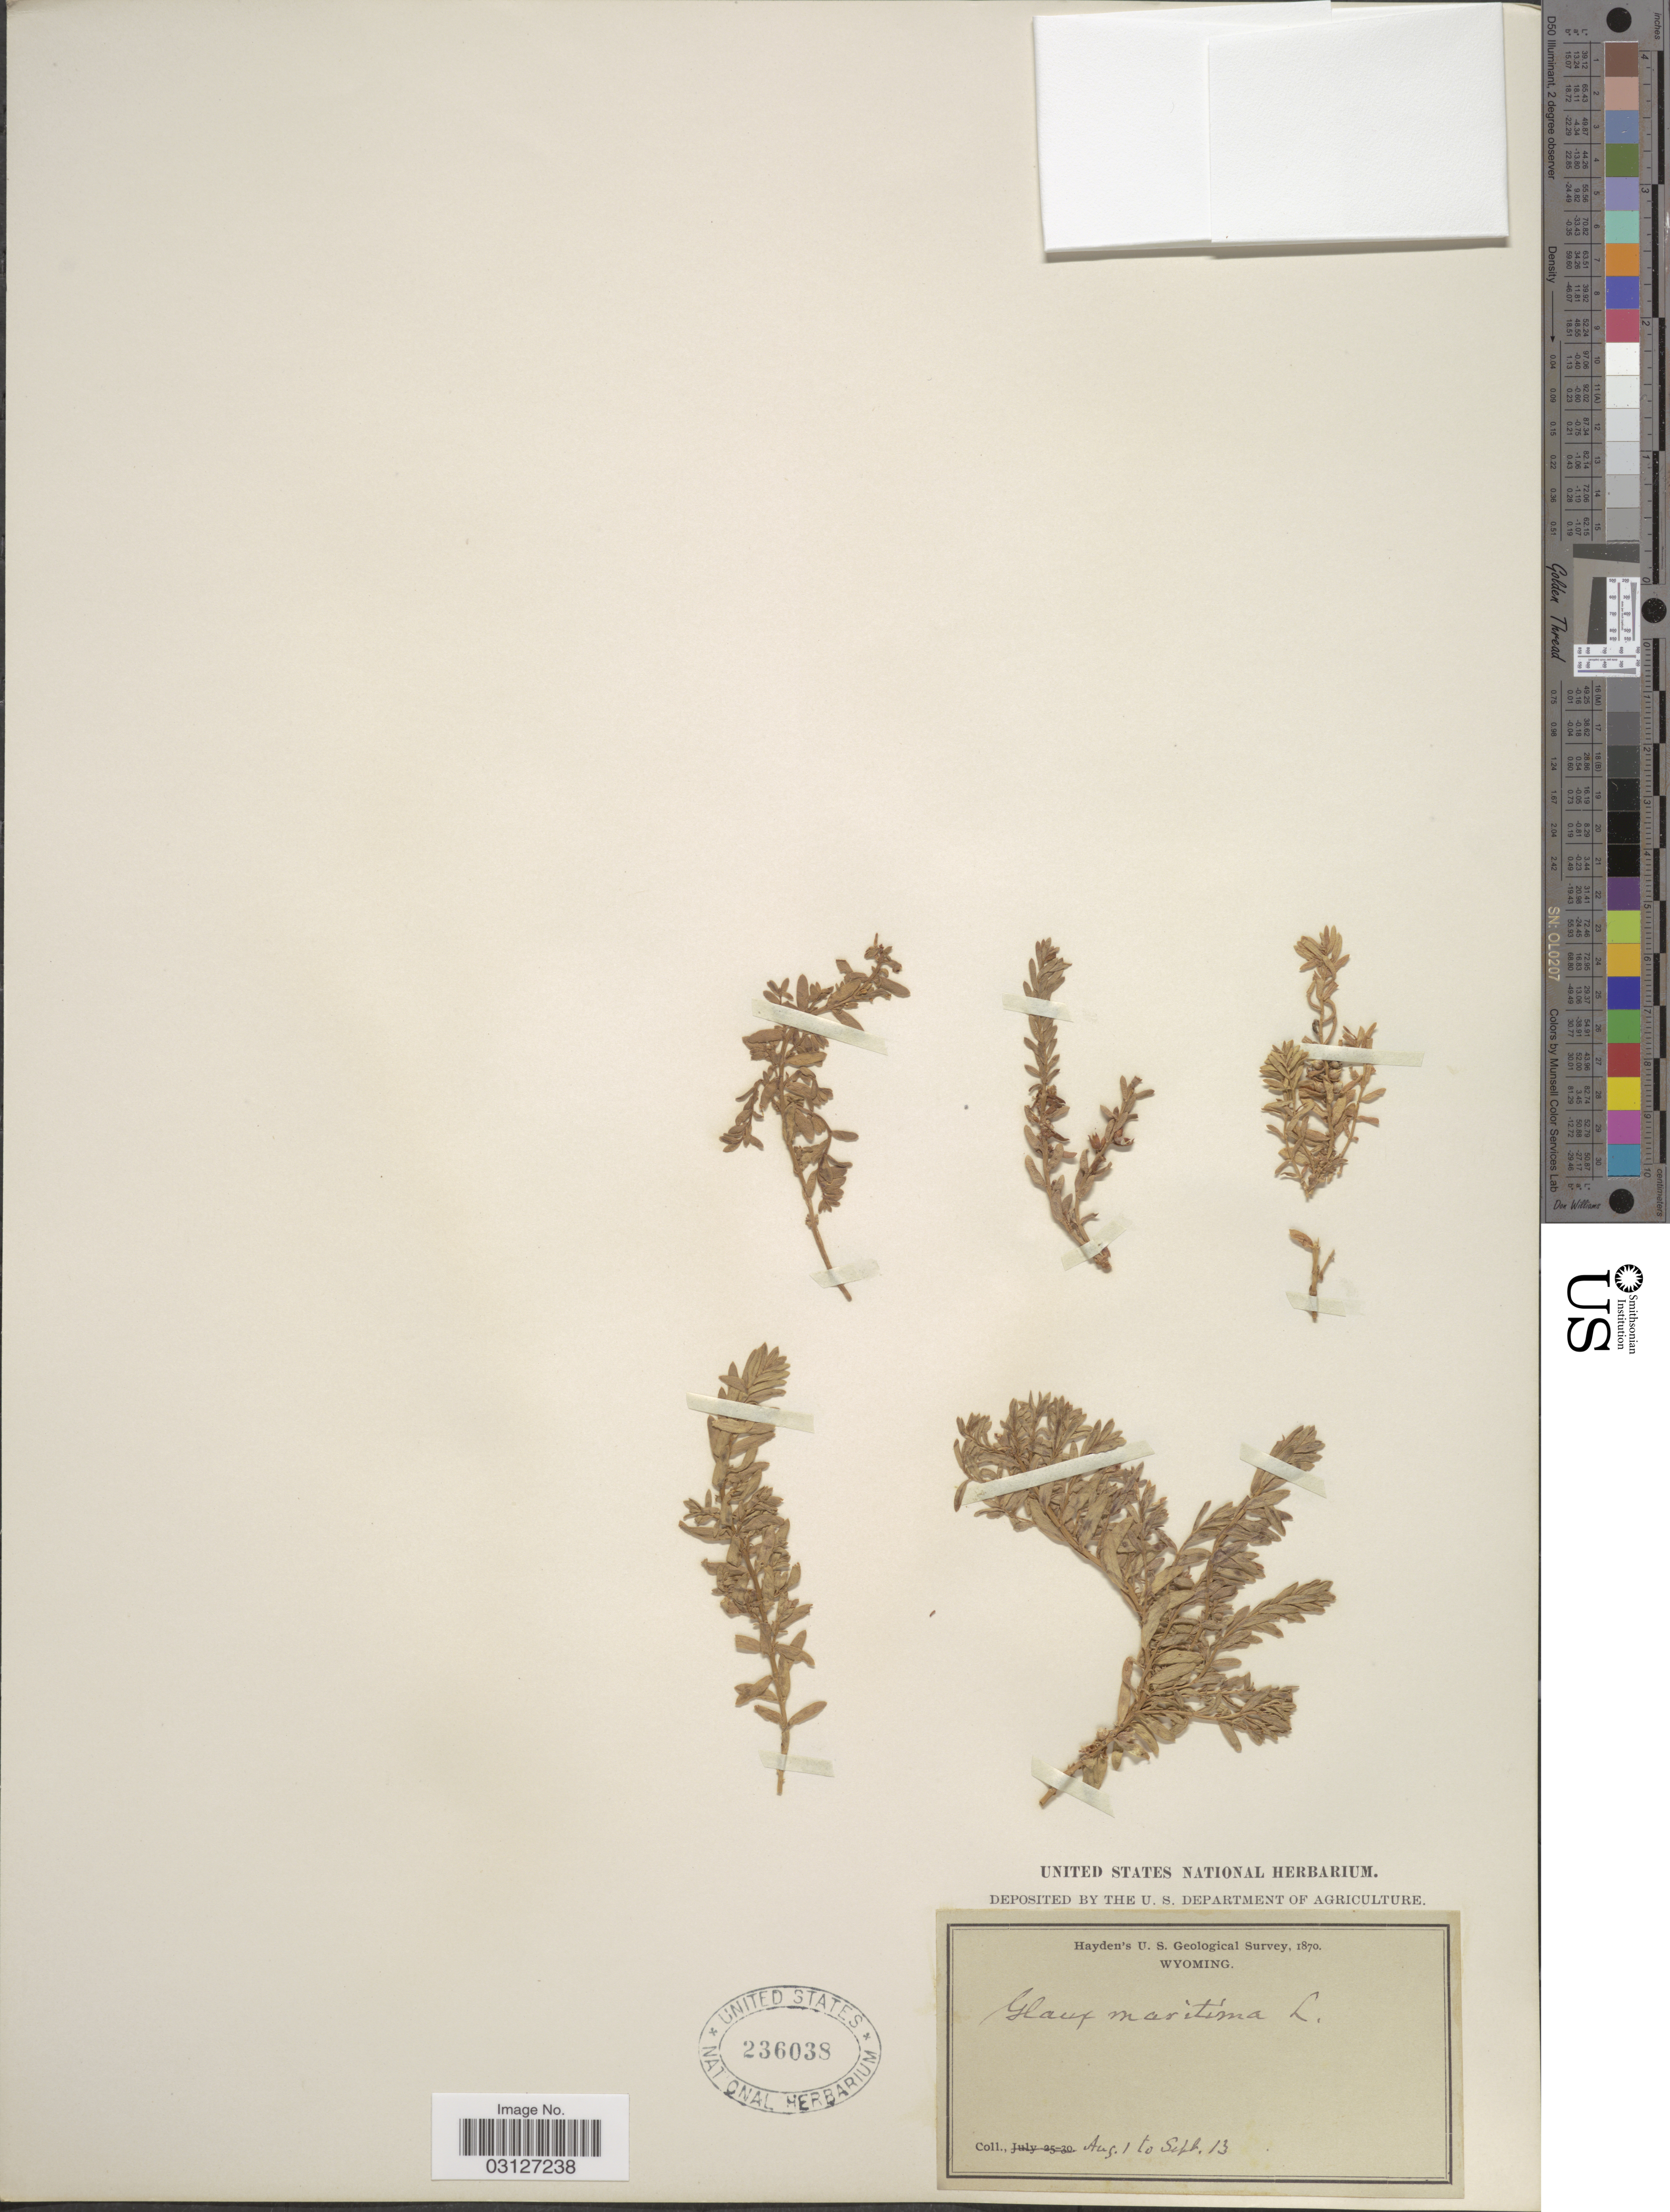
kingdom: Plantae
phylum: Tracheophyta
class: Magnoliopsida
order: Ericales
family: Primulaceae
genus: Glaux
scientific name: Glaux maritima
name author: L.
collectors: -- Hayden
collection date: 1870-08-01/1870-09-13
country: United States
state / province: Wyoming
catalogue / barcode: US 236038